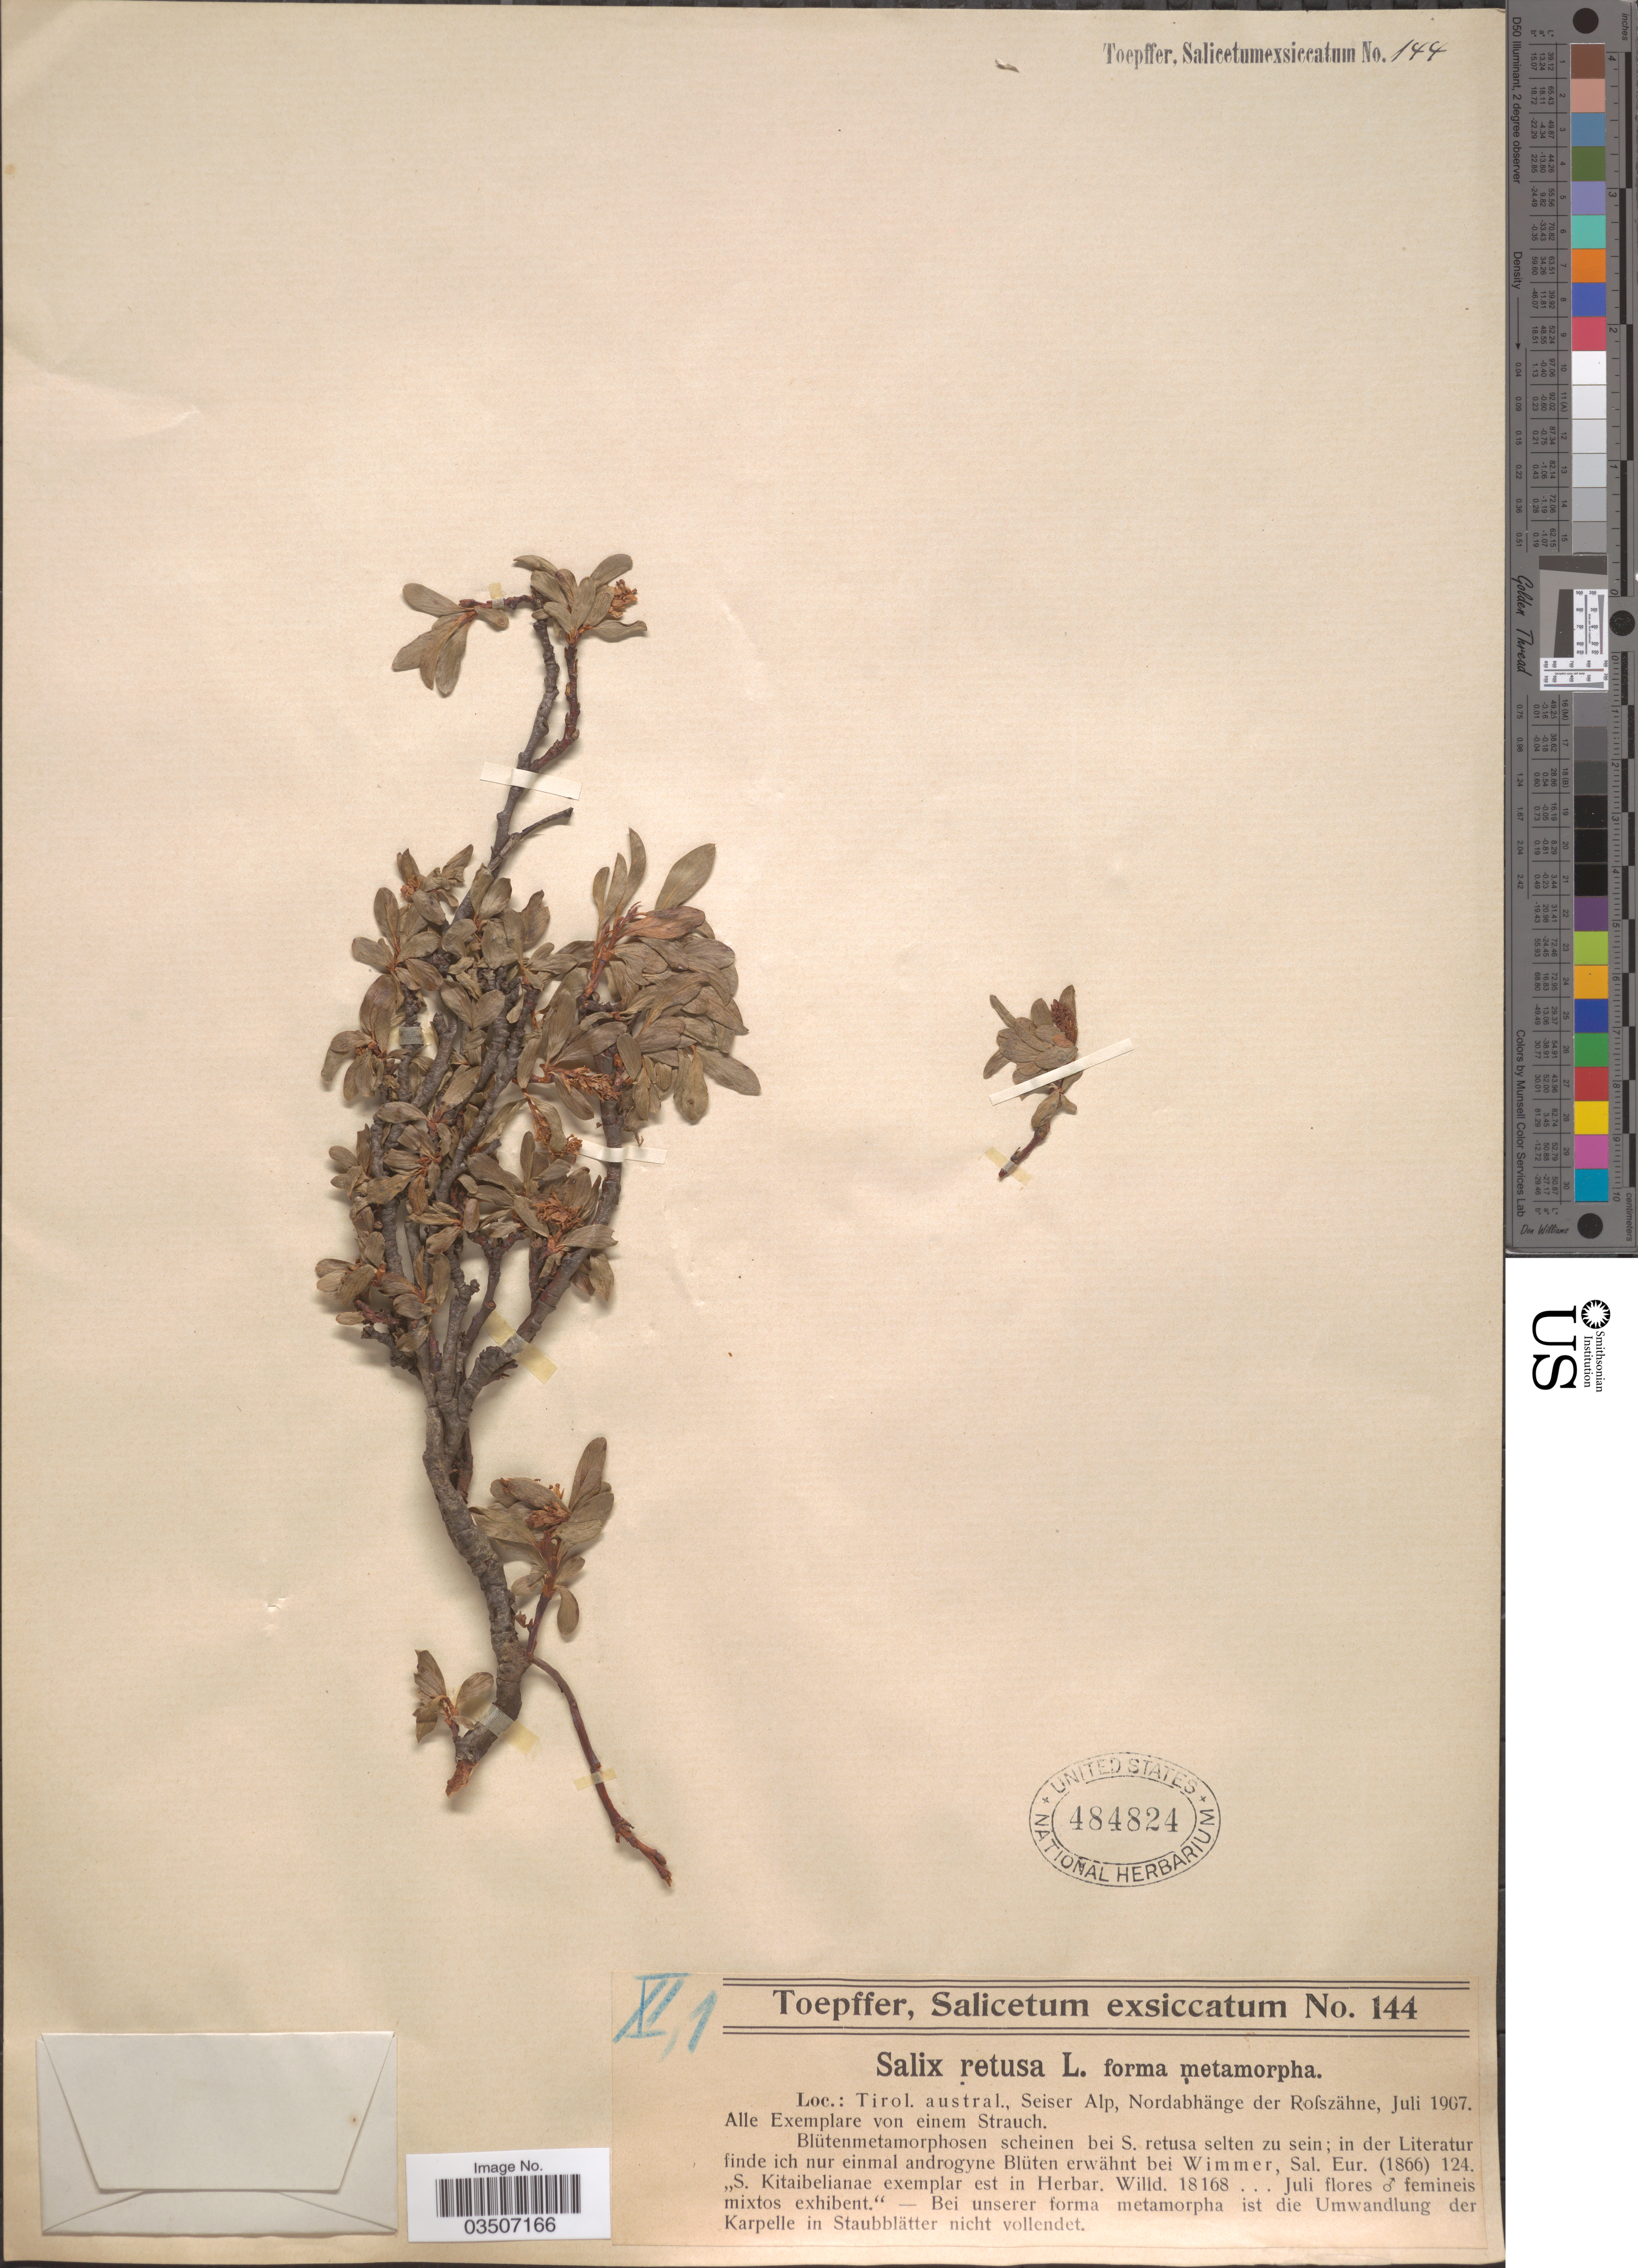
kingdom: Plantae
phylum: Tracheophyta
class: Magnoliopsida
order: Malpighiales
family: Salicaceae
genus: Salix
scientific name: Salix retusa f. metamorpha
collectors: A. Toepffer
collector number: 144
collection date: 1907-07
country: Austria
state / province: Styria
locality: Tirol. austral., Seiser Alp, Nordabhänge der Rofszähne, Alle Exemplare von einem Strauch.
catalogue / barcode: US 484824